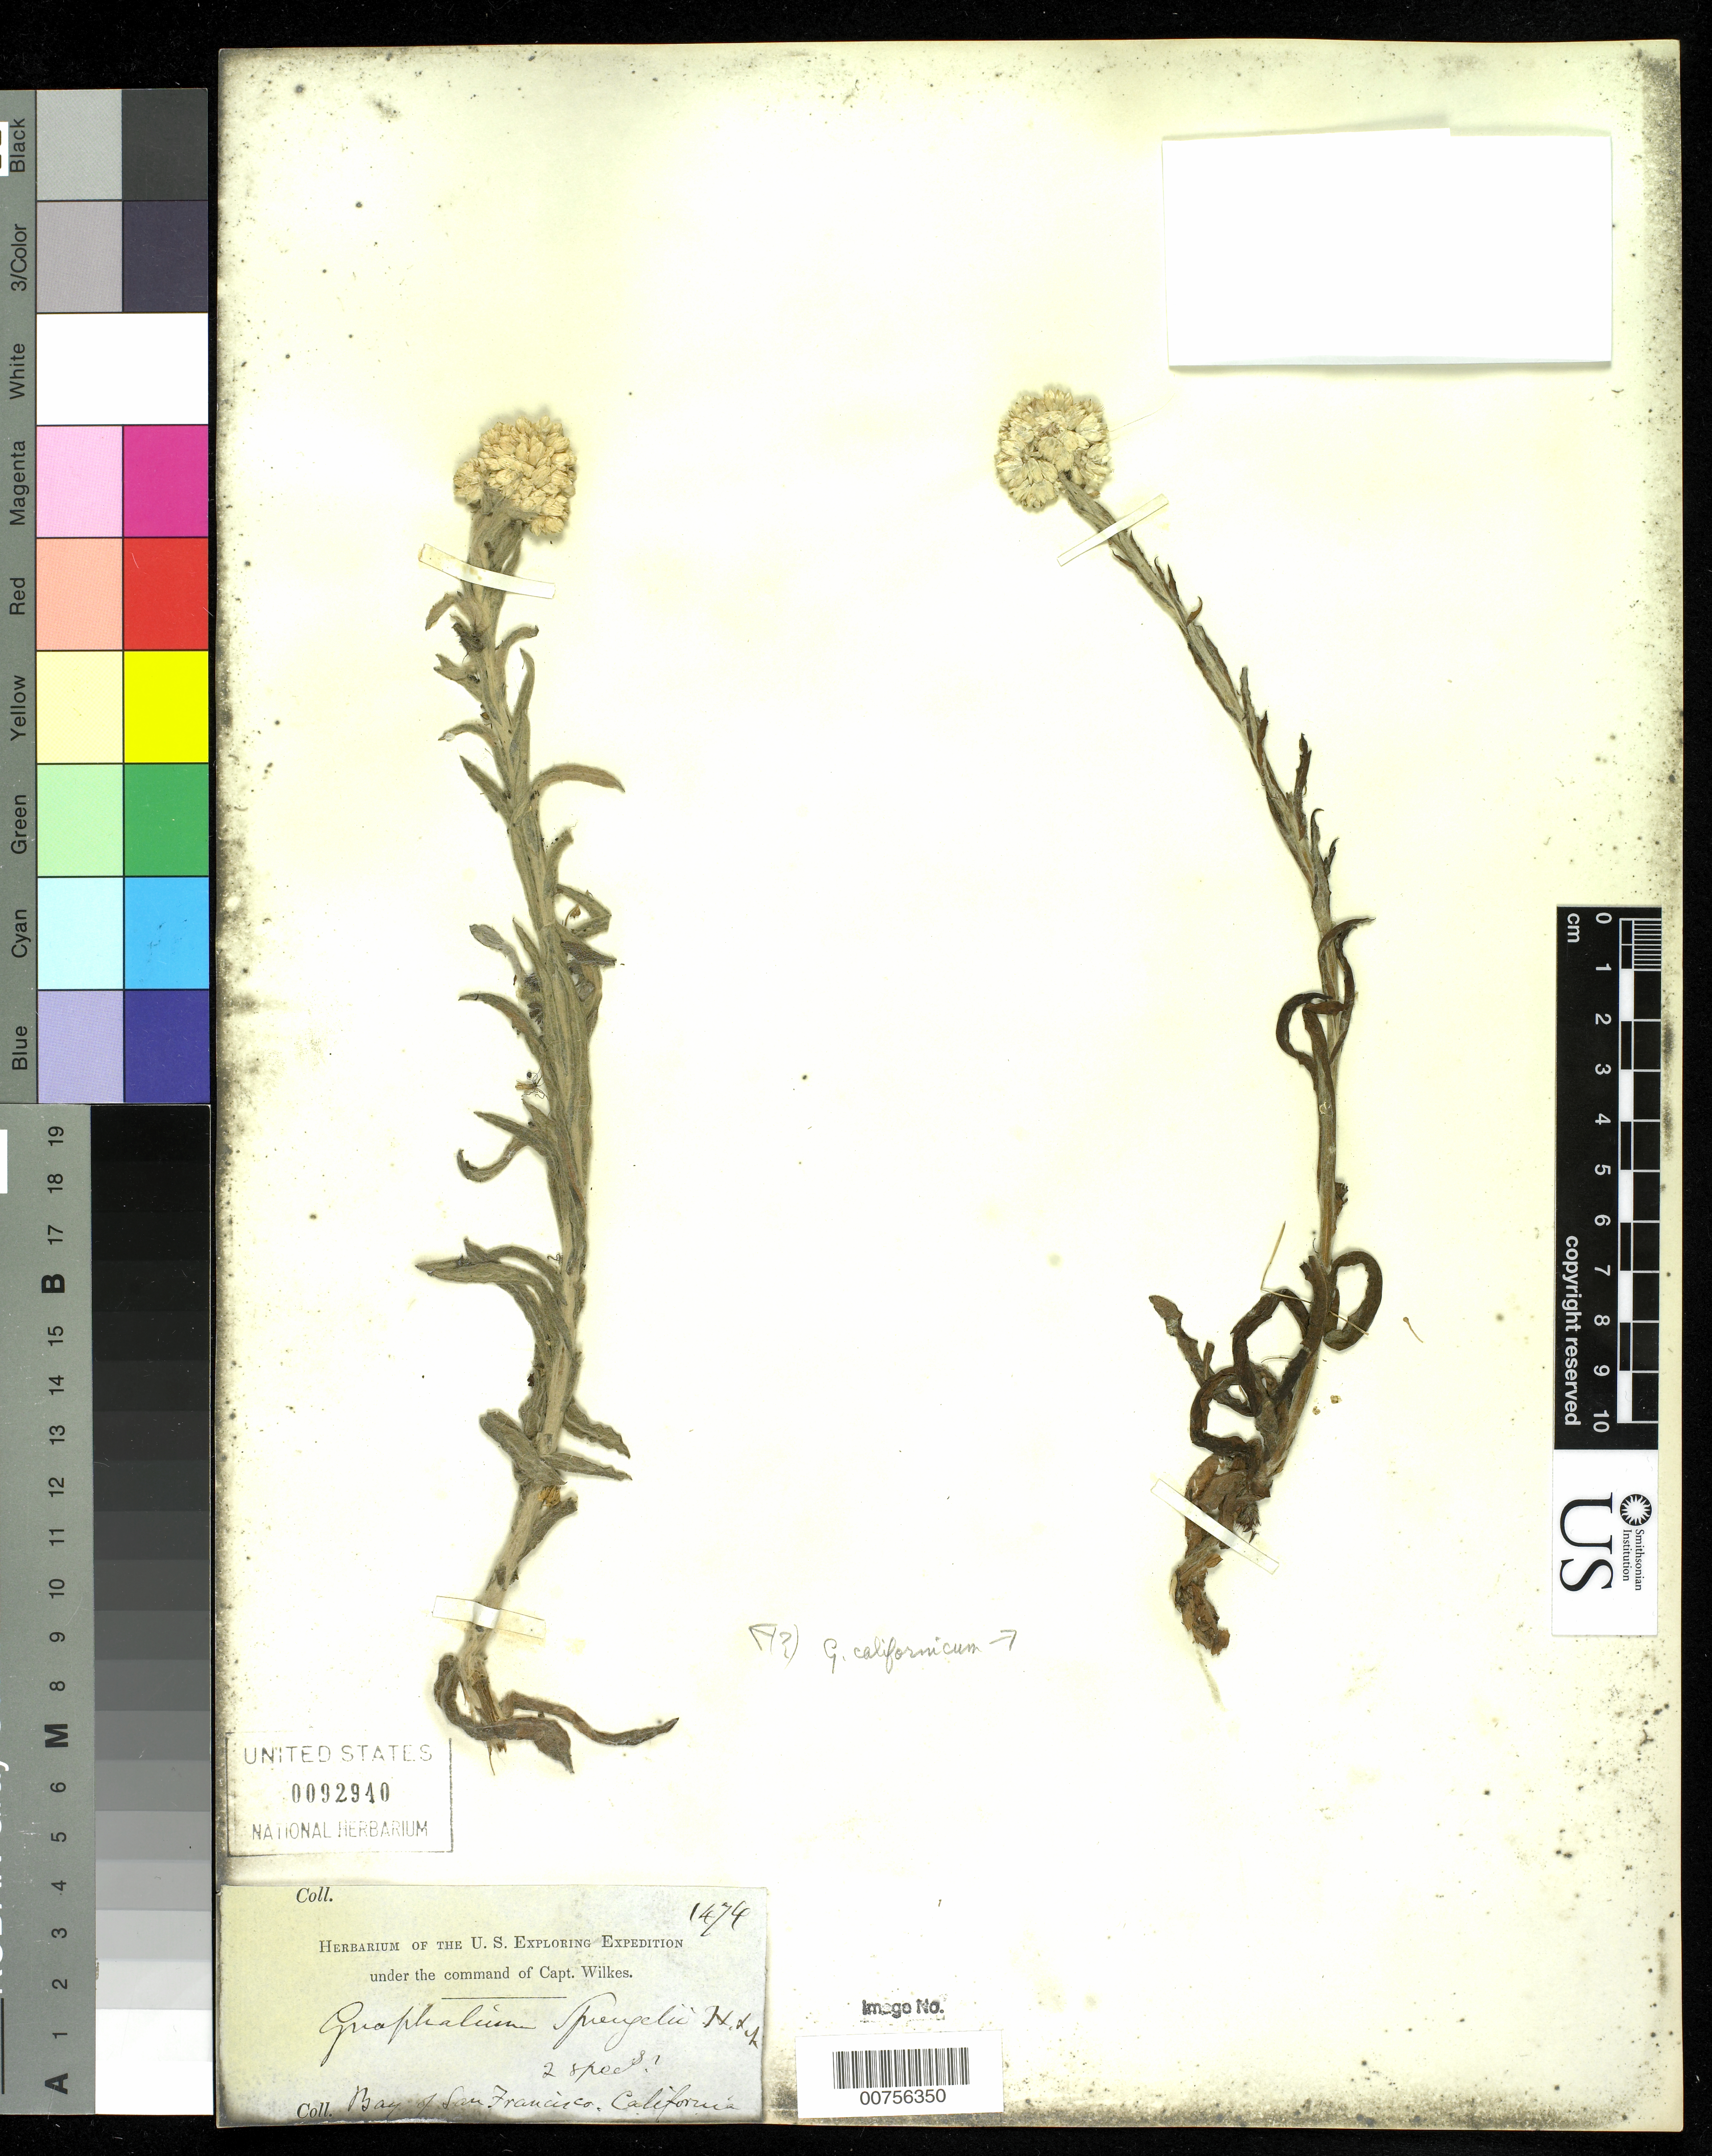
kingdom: Plantae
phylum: Tracheophyta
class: Magnoliopsida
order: Asterales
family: Asteraceae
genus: Gnaphalium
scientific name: Gnaphalium californicum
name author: DC.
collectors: Wilkes Explor. Exped.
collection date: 1838/1842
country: United States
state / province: California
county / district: San Francisco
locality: Bay of San Francisco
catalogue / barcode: US 92940